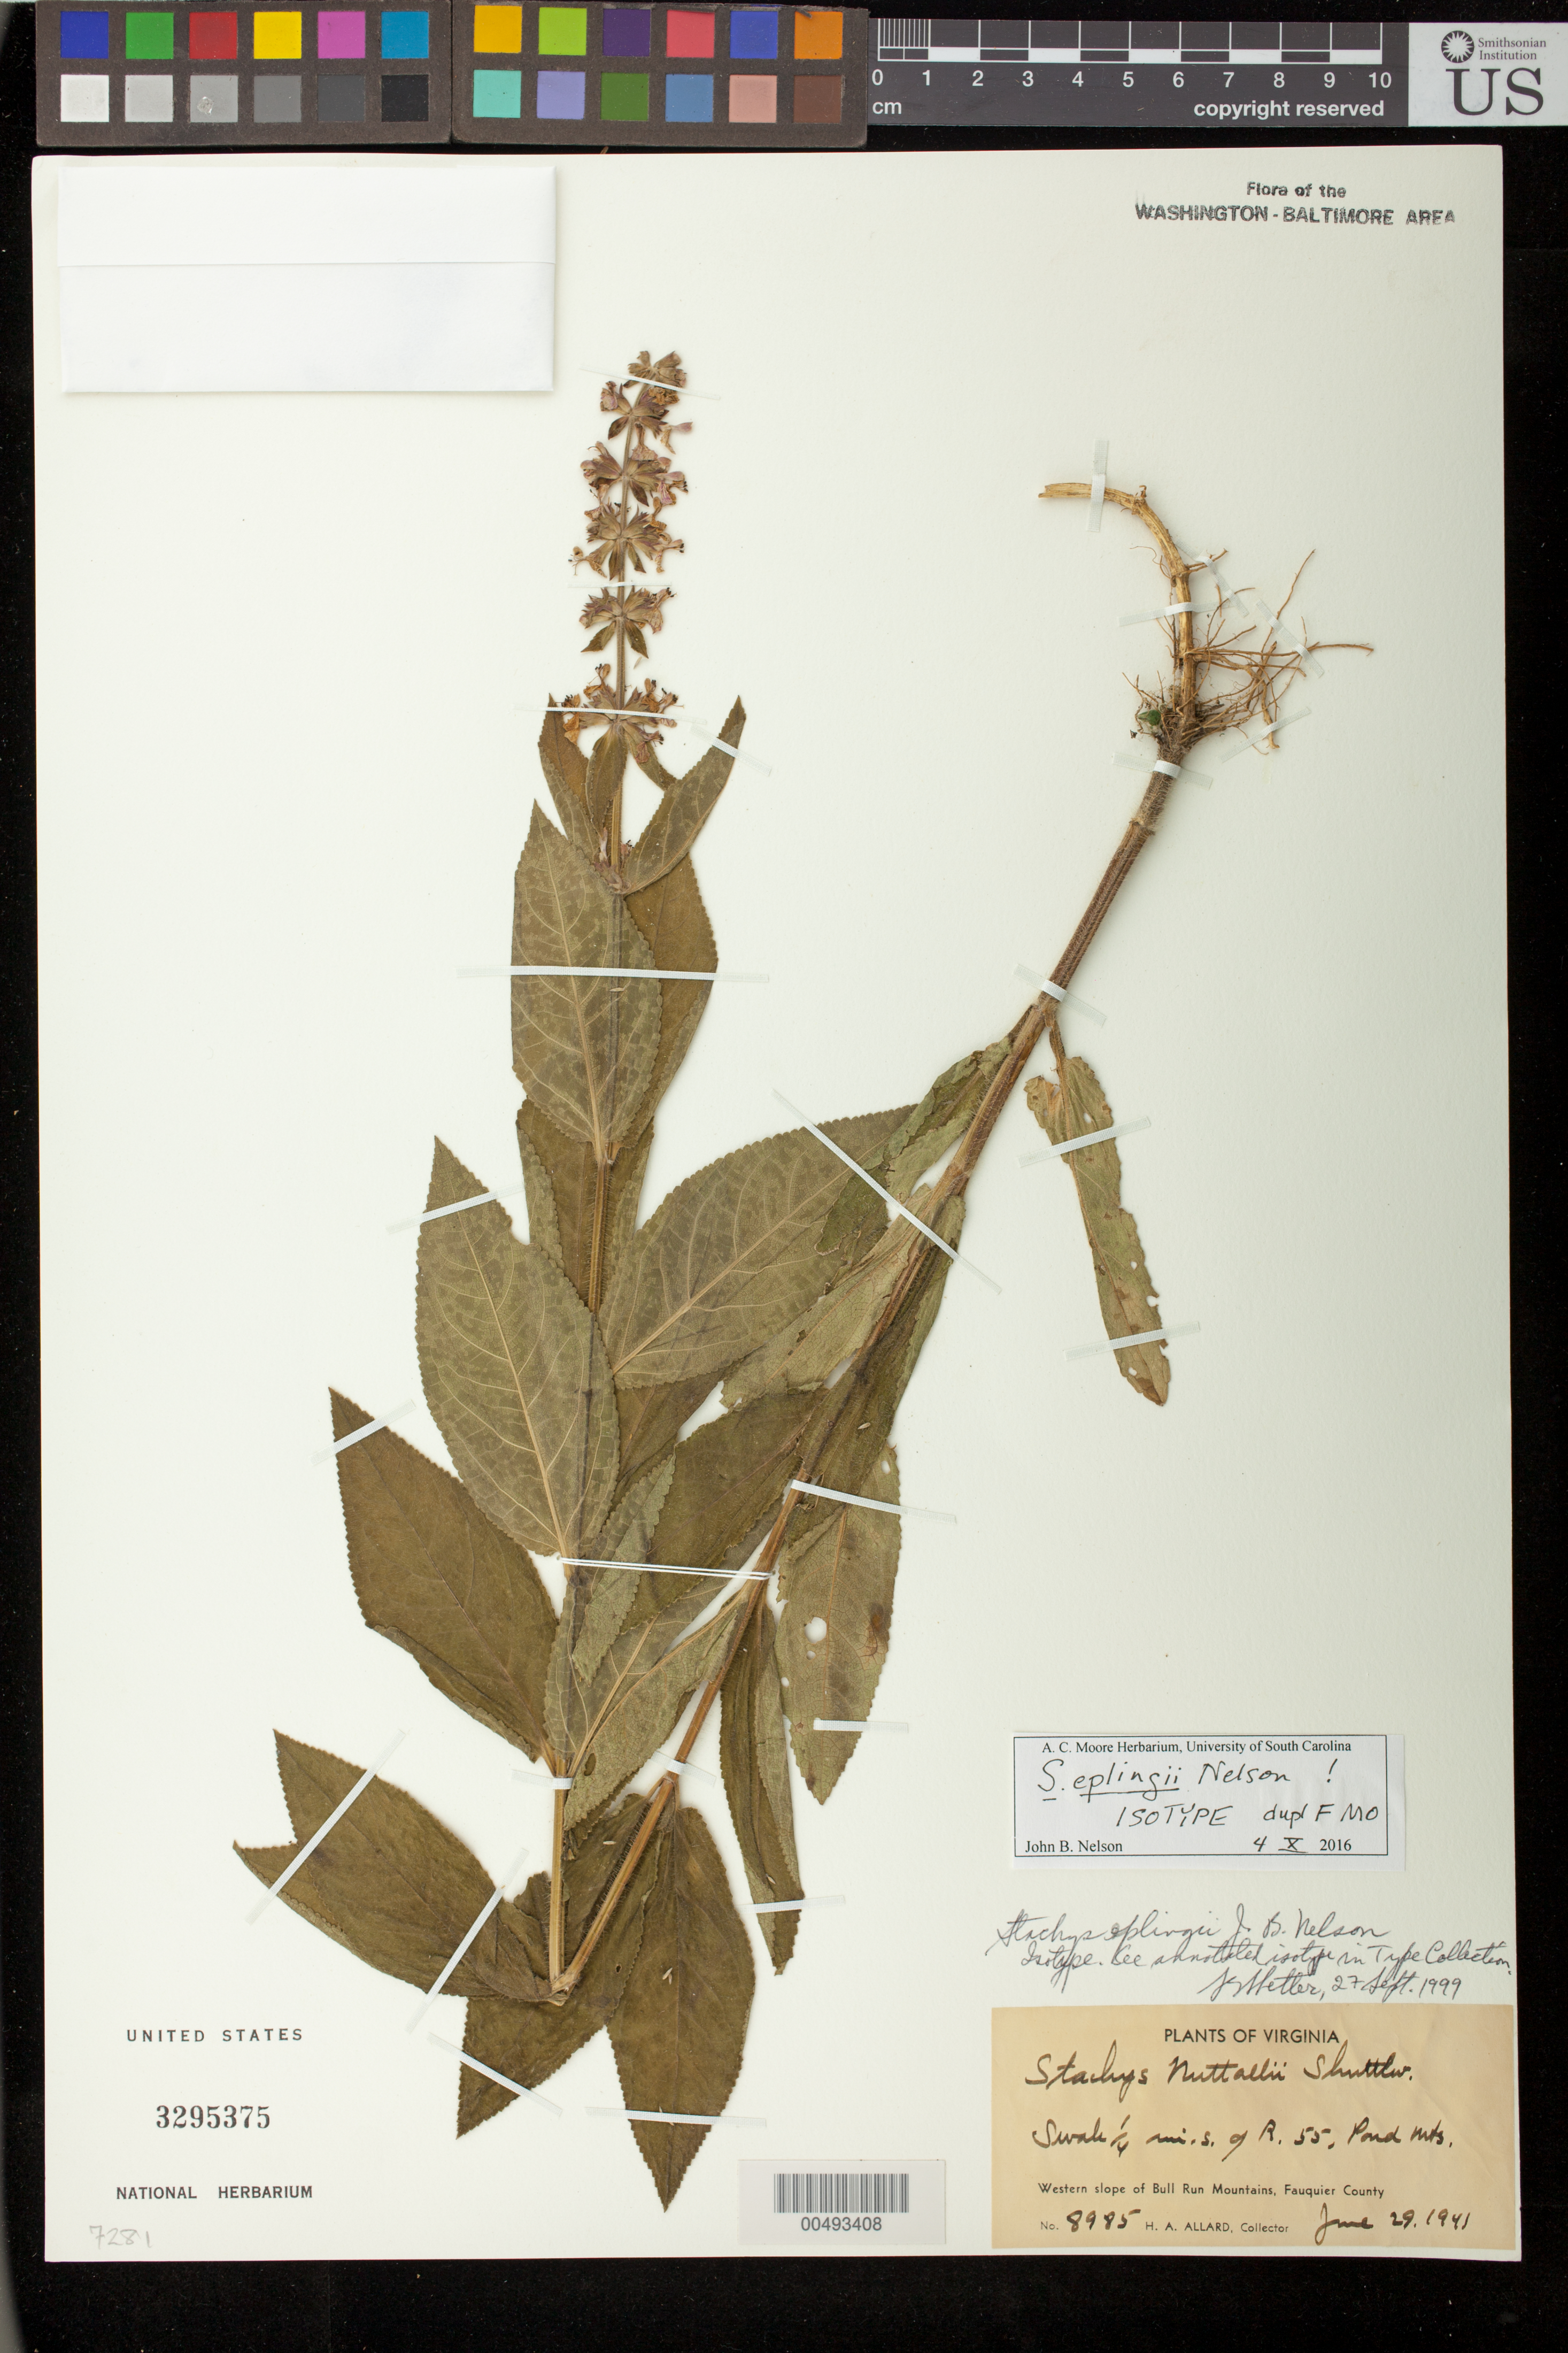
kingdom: Plantae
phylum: Tracheophyta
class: Magnoliopsida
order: Lamiales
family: Lamiaceae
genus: Stachys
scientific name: Stachys eplingii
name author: J.B. Nelson in J.B. Nelson & Fairey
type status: Isotype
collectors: H. A. Allard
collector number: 8985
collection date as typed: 29 Jun 1941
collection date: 1941-06-29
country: United States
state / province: Virginia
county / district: Fauquier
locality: Pond Mts., S of Rt 55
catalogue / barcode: US 3295375